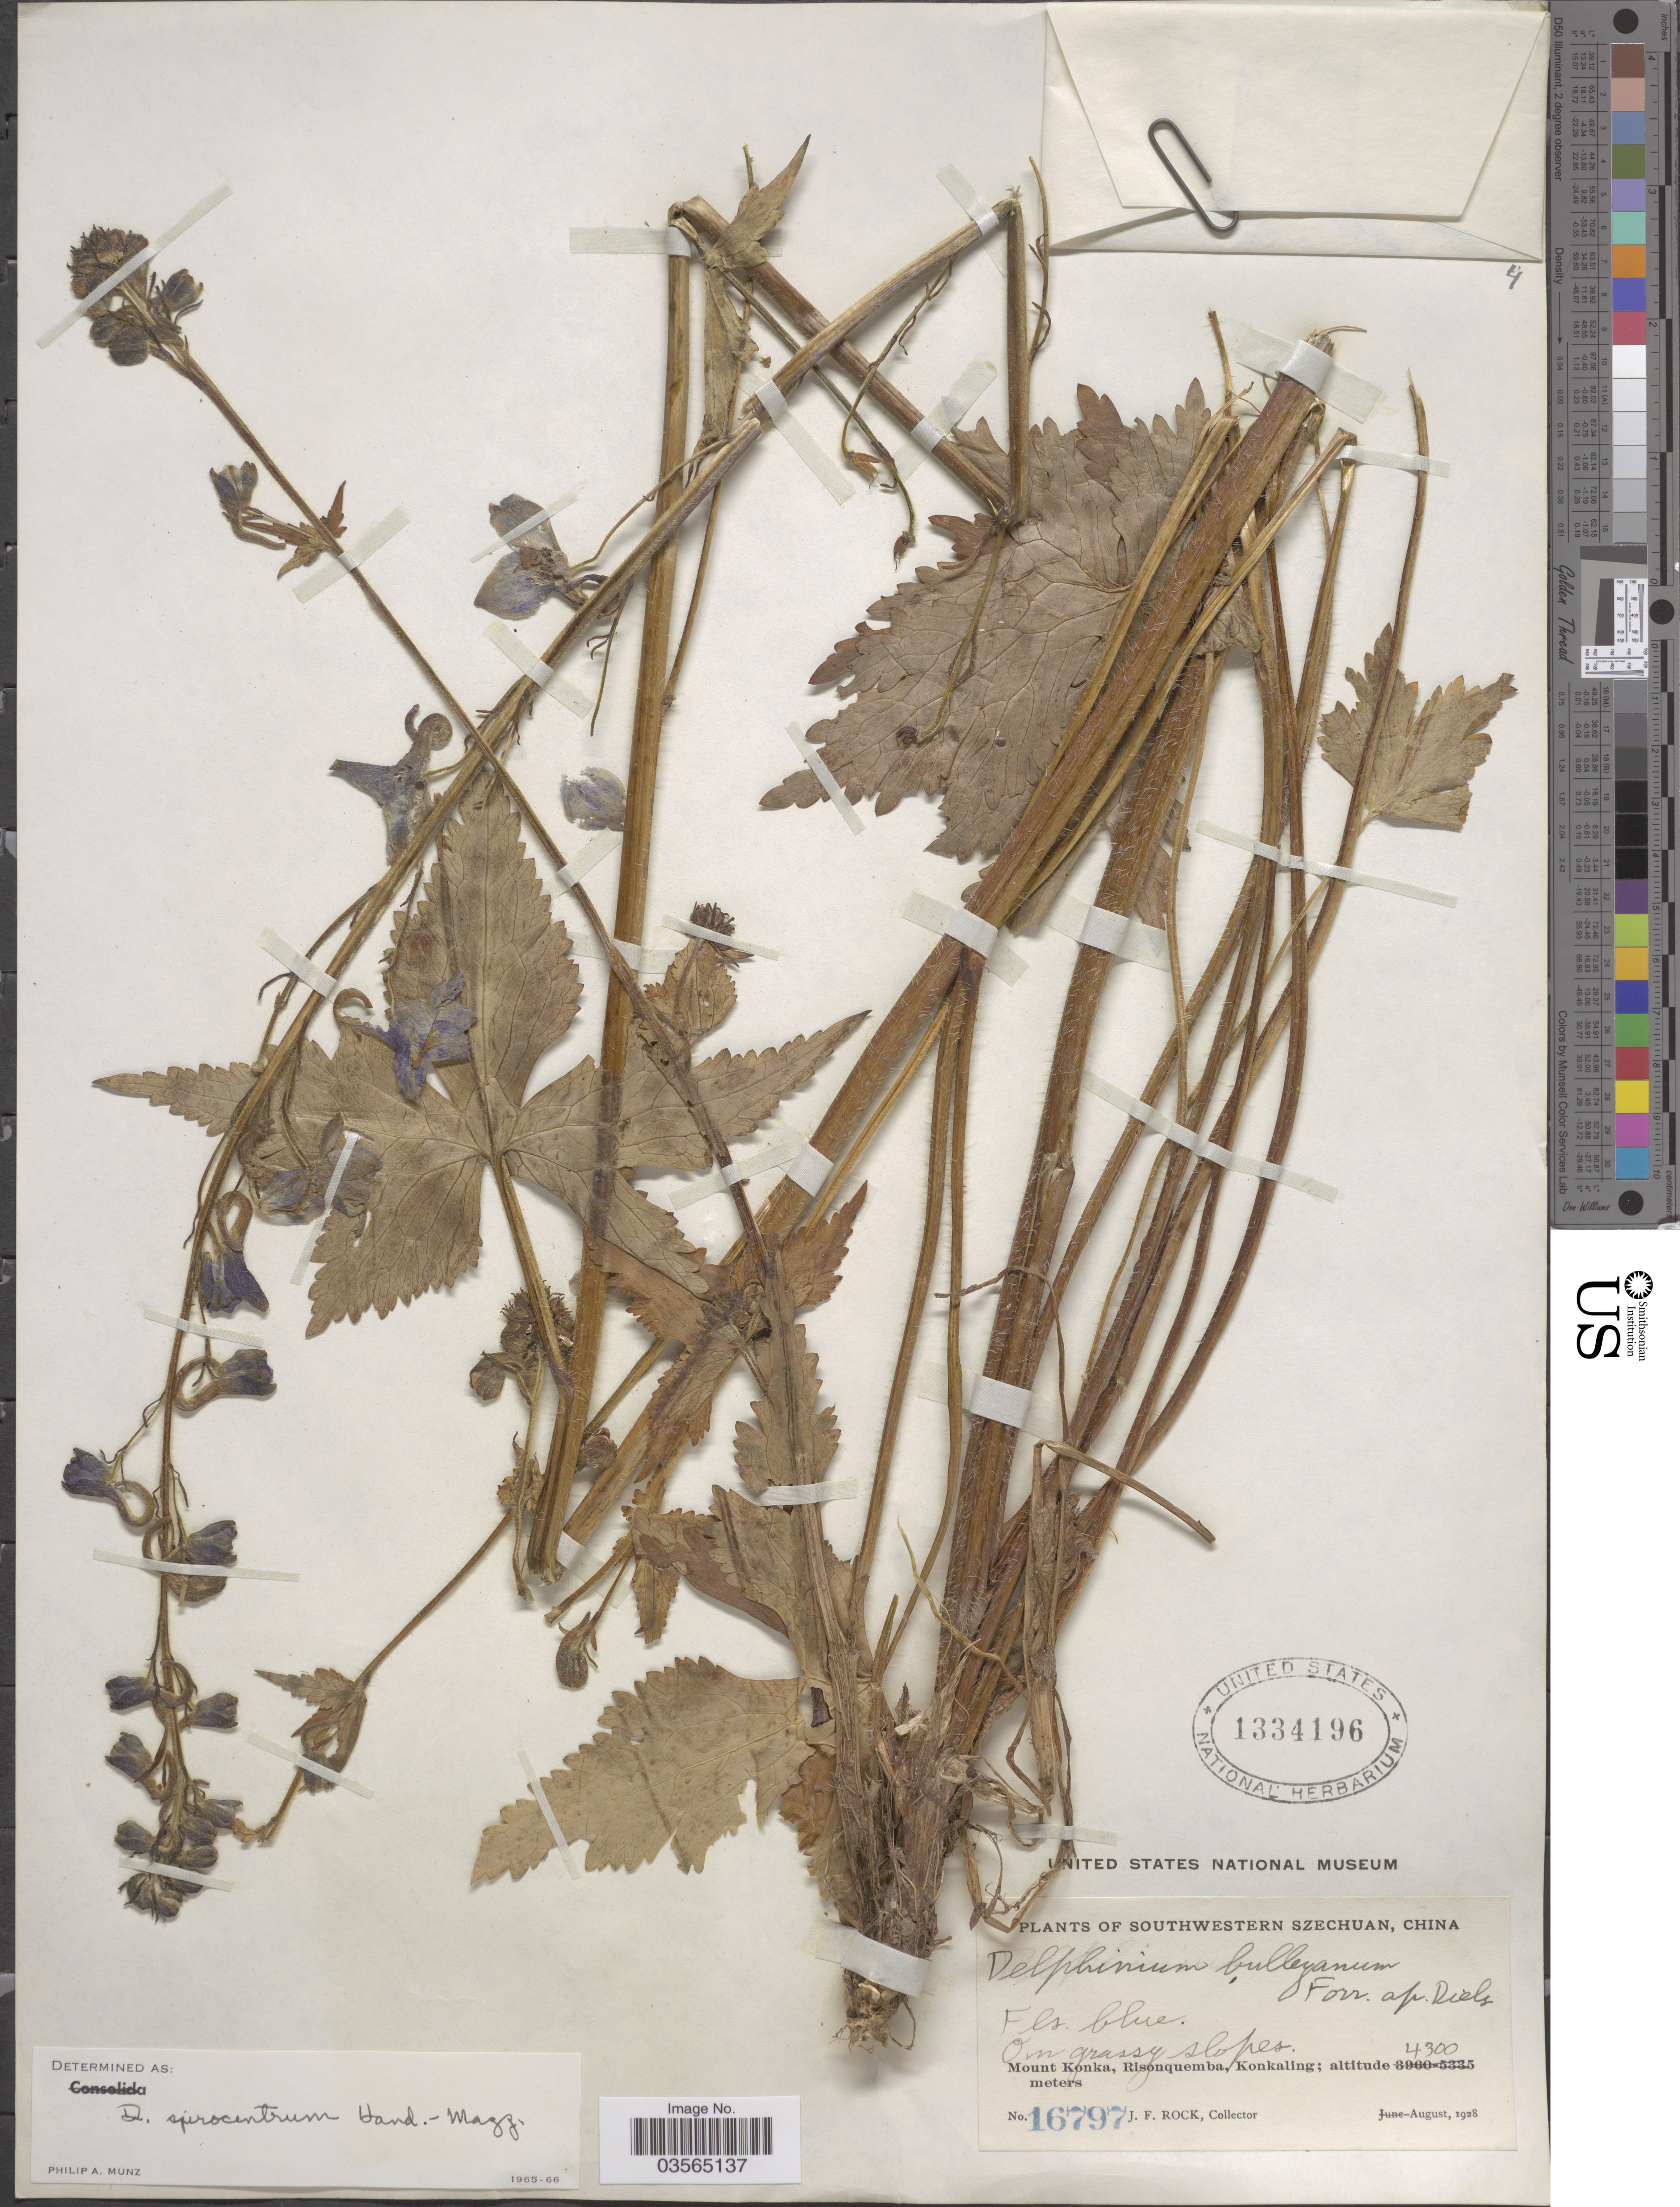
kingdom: Plantae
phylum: Tracheophyta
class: Magnoliopsida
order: Ranunculales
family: Ranunculaceae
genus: Delphinium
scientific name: Delphinium spirocentrum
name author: Hand.-Mazz.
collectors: J. Rock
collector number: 16797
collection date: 1928-08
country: China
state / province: Sichuan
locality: Southwestern Szechuan. Mount Konka, Risonquemba, Konkaling.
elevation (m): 4300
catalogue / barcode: US 1334196